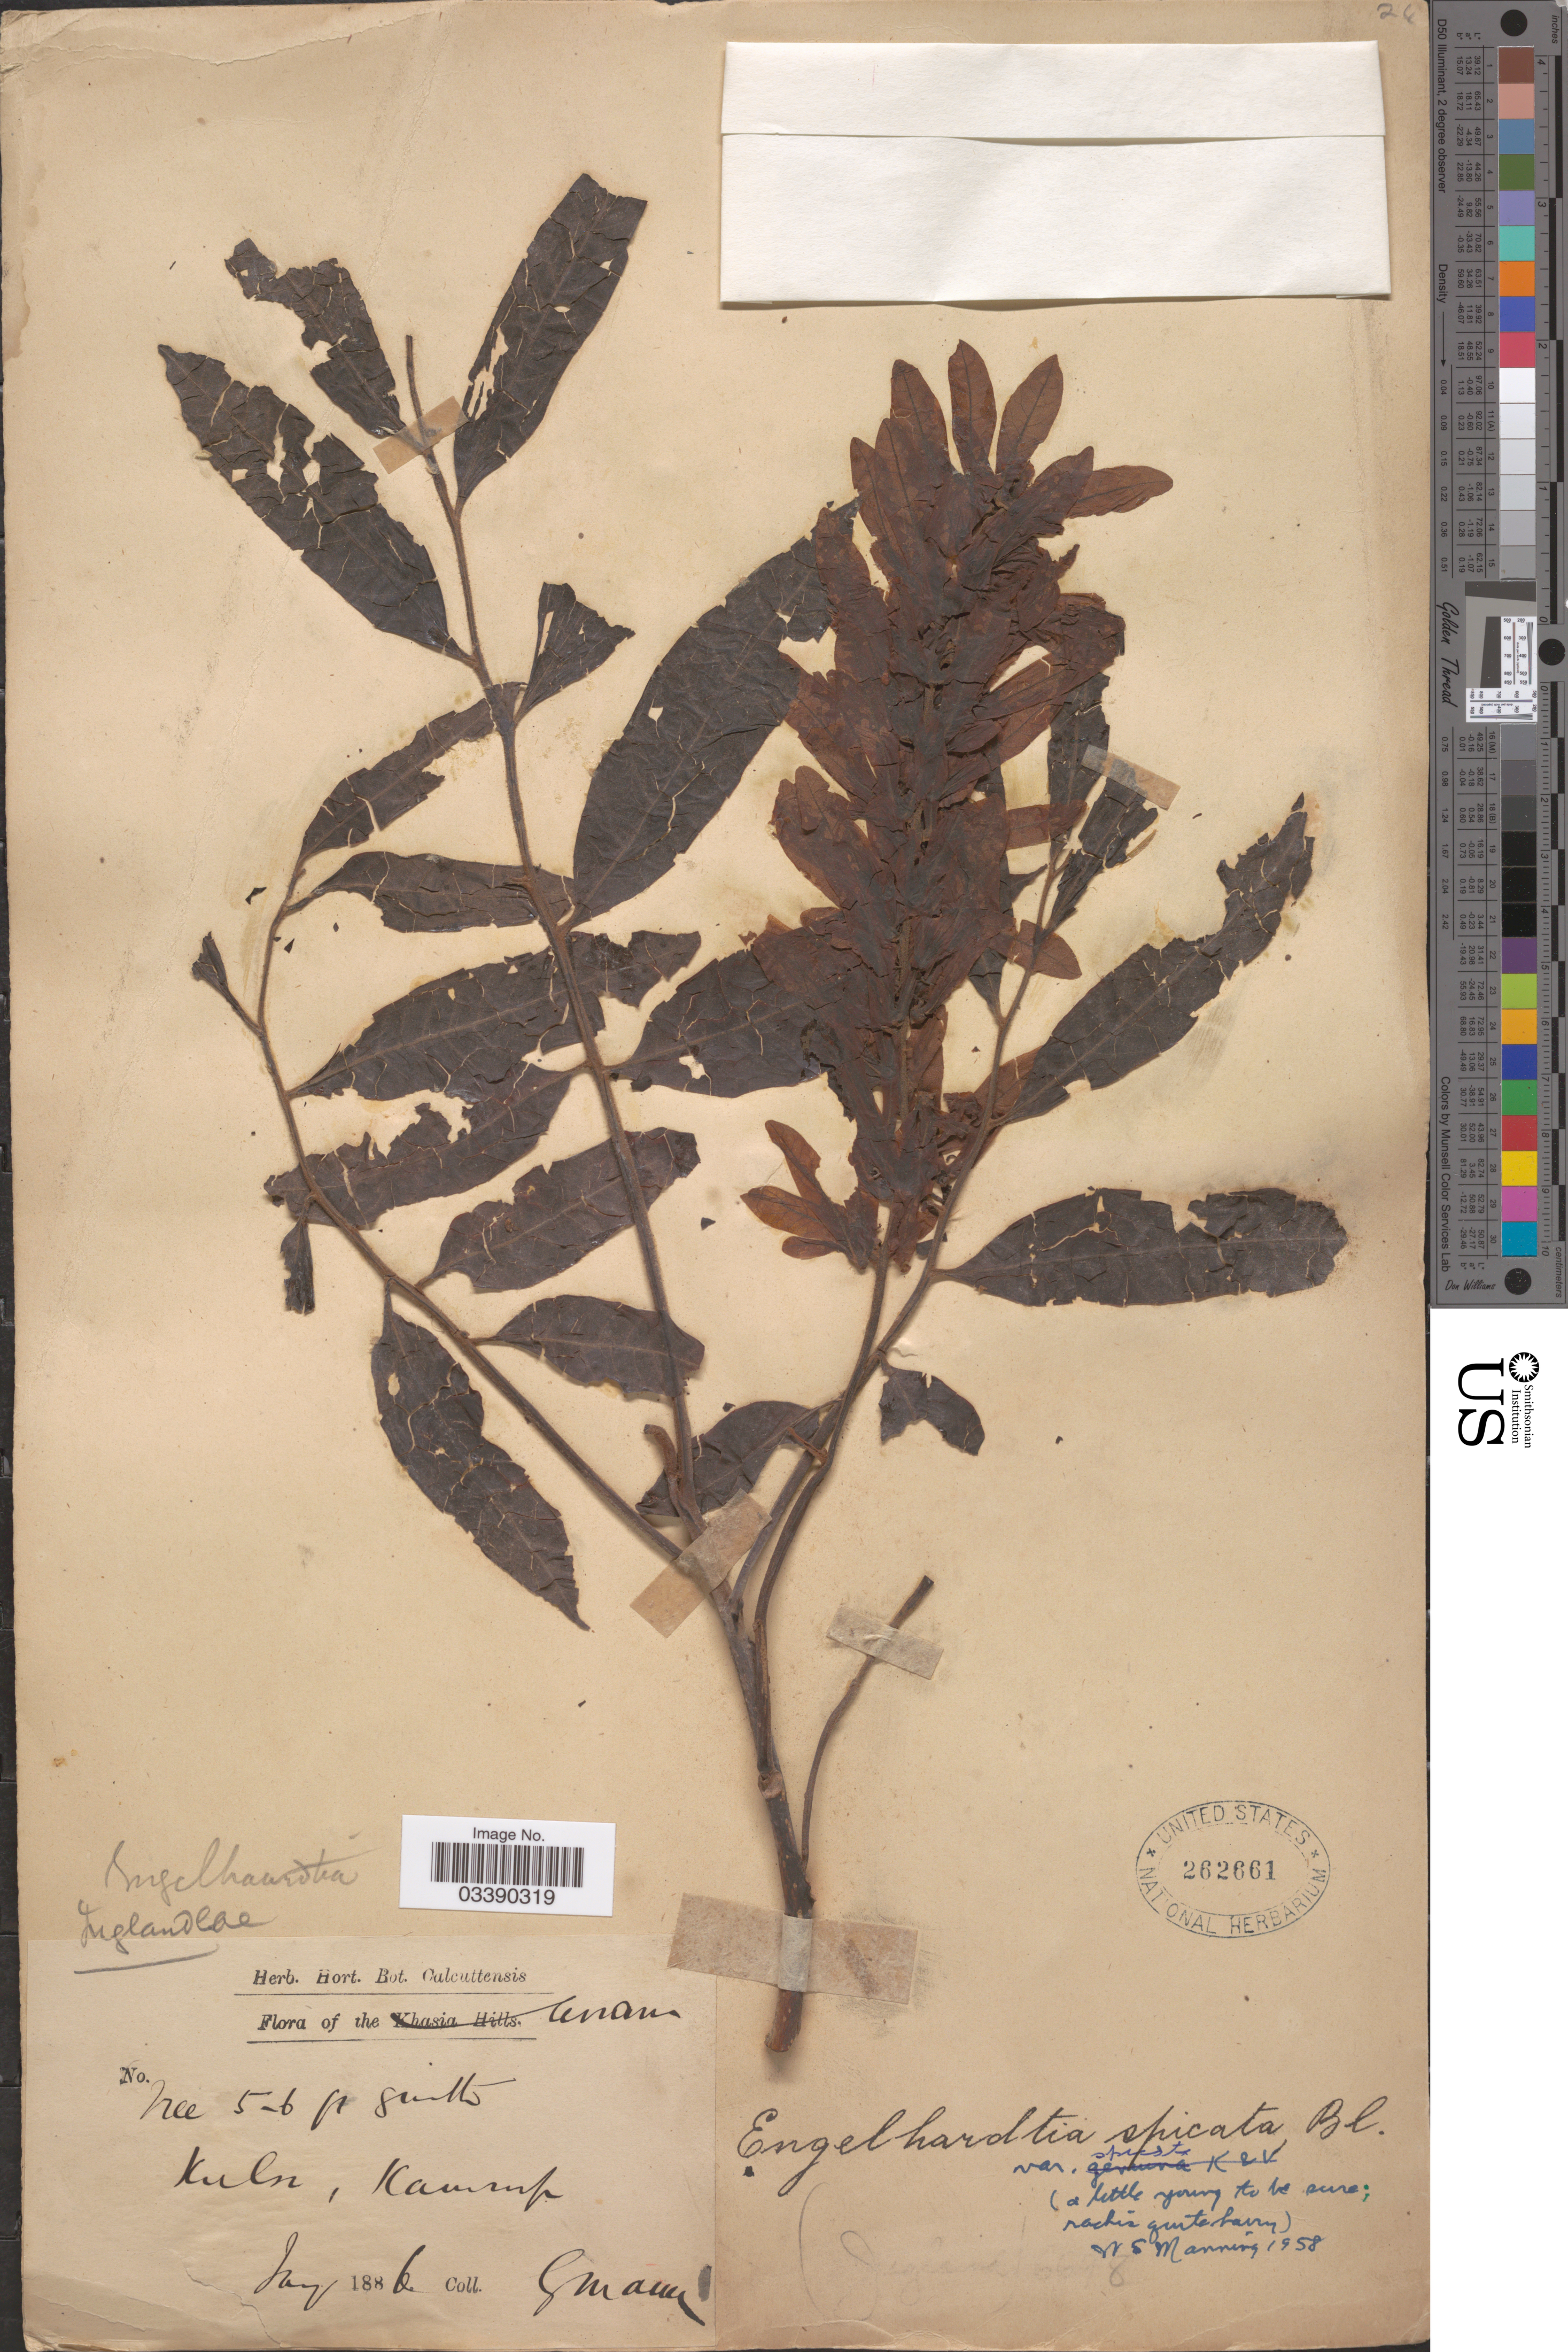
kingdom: Plantae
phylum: Tracheophyta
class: Magnoliopsida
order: Fagales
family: Juglandaceae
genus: Engelhardia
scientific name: Engelhardia spicata var. spicata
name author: Lesch. ex Blume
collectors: G. Mann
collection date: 1886-05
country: India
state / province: Assam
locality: Kulu, Kamrup.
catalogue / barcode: US 262661